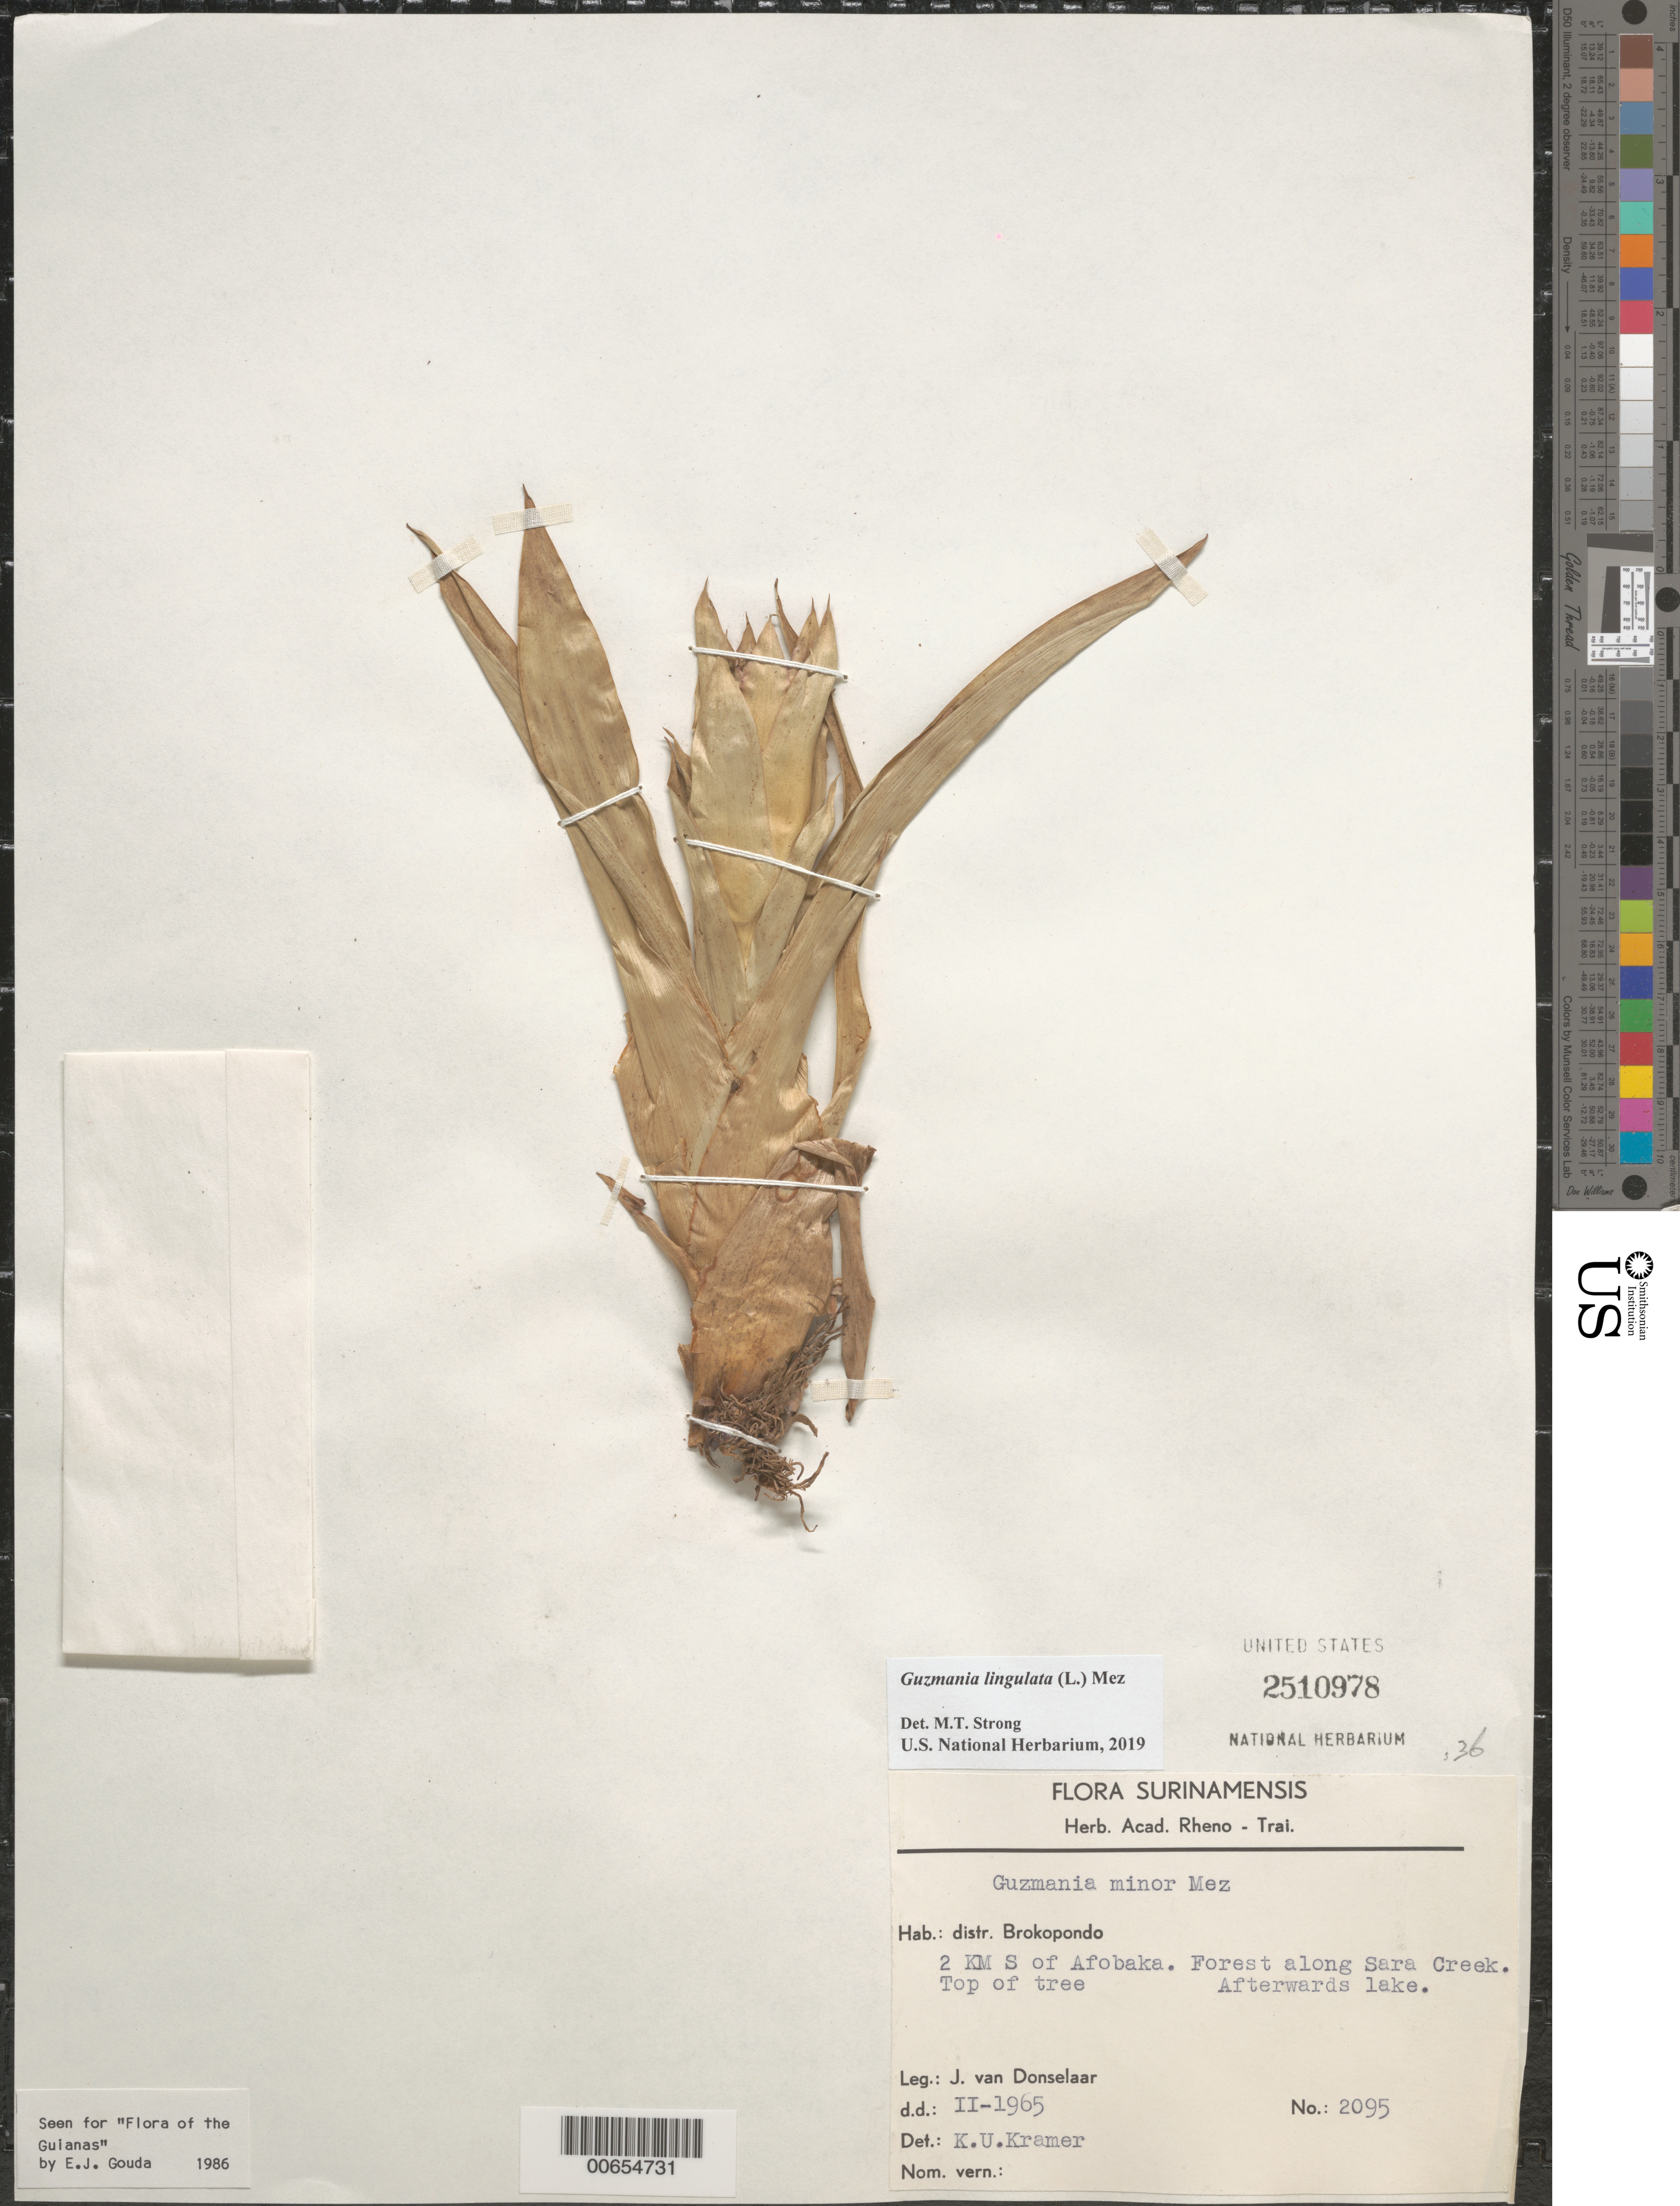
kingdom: Plantae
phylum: Tracheophyta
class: Liliopsida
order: Poales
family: Bromeliaceae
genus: Guzmania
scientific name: Guzmania lingulata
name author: (L.) Mez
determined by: Strong, Mark T., (BOT), Smithsonian Institution - National Museum of Natural History (UNITED STATES)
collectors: J. Donselaar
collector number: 2095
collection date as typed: Feb-65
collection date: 1965-02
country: Suriname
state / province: Brokopondo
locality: Afobaka, 2 km S of; Sara Creek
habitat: Forest along creek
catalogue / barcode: US 2510978